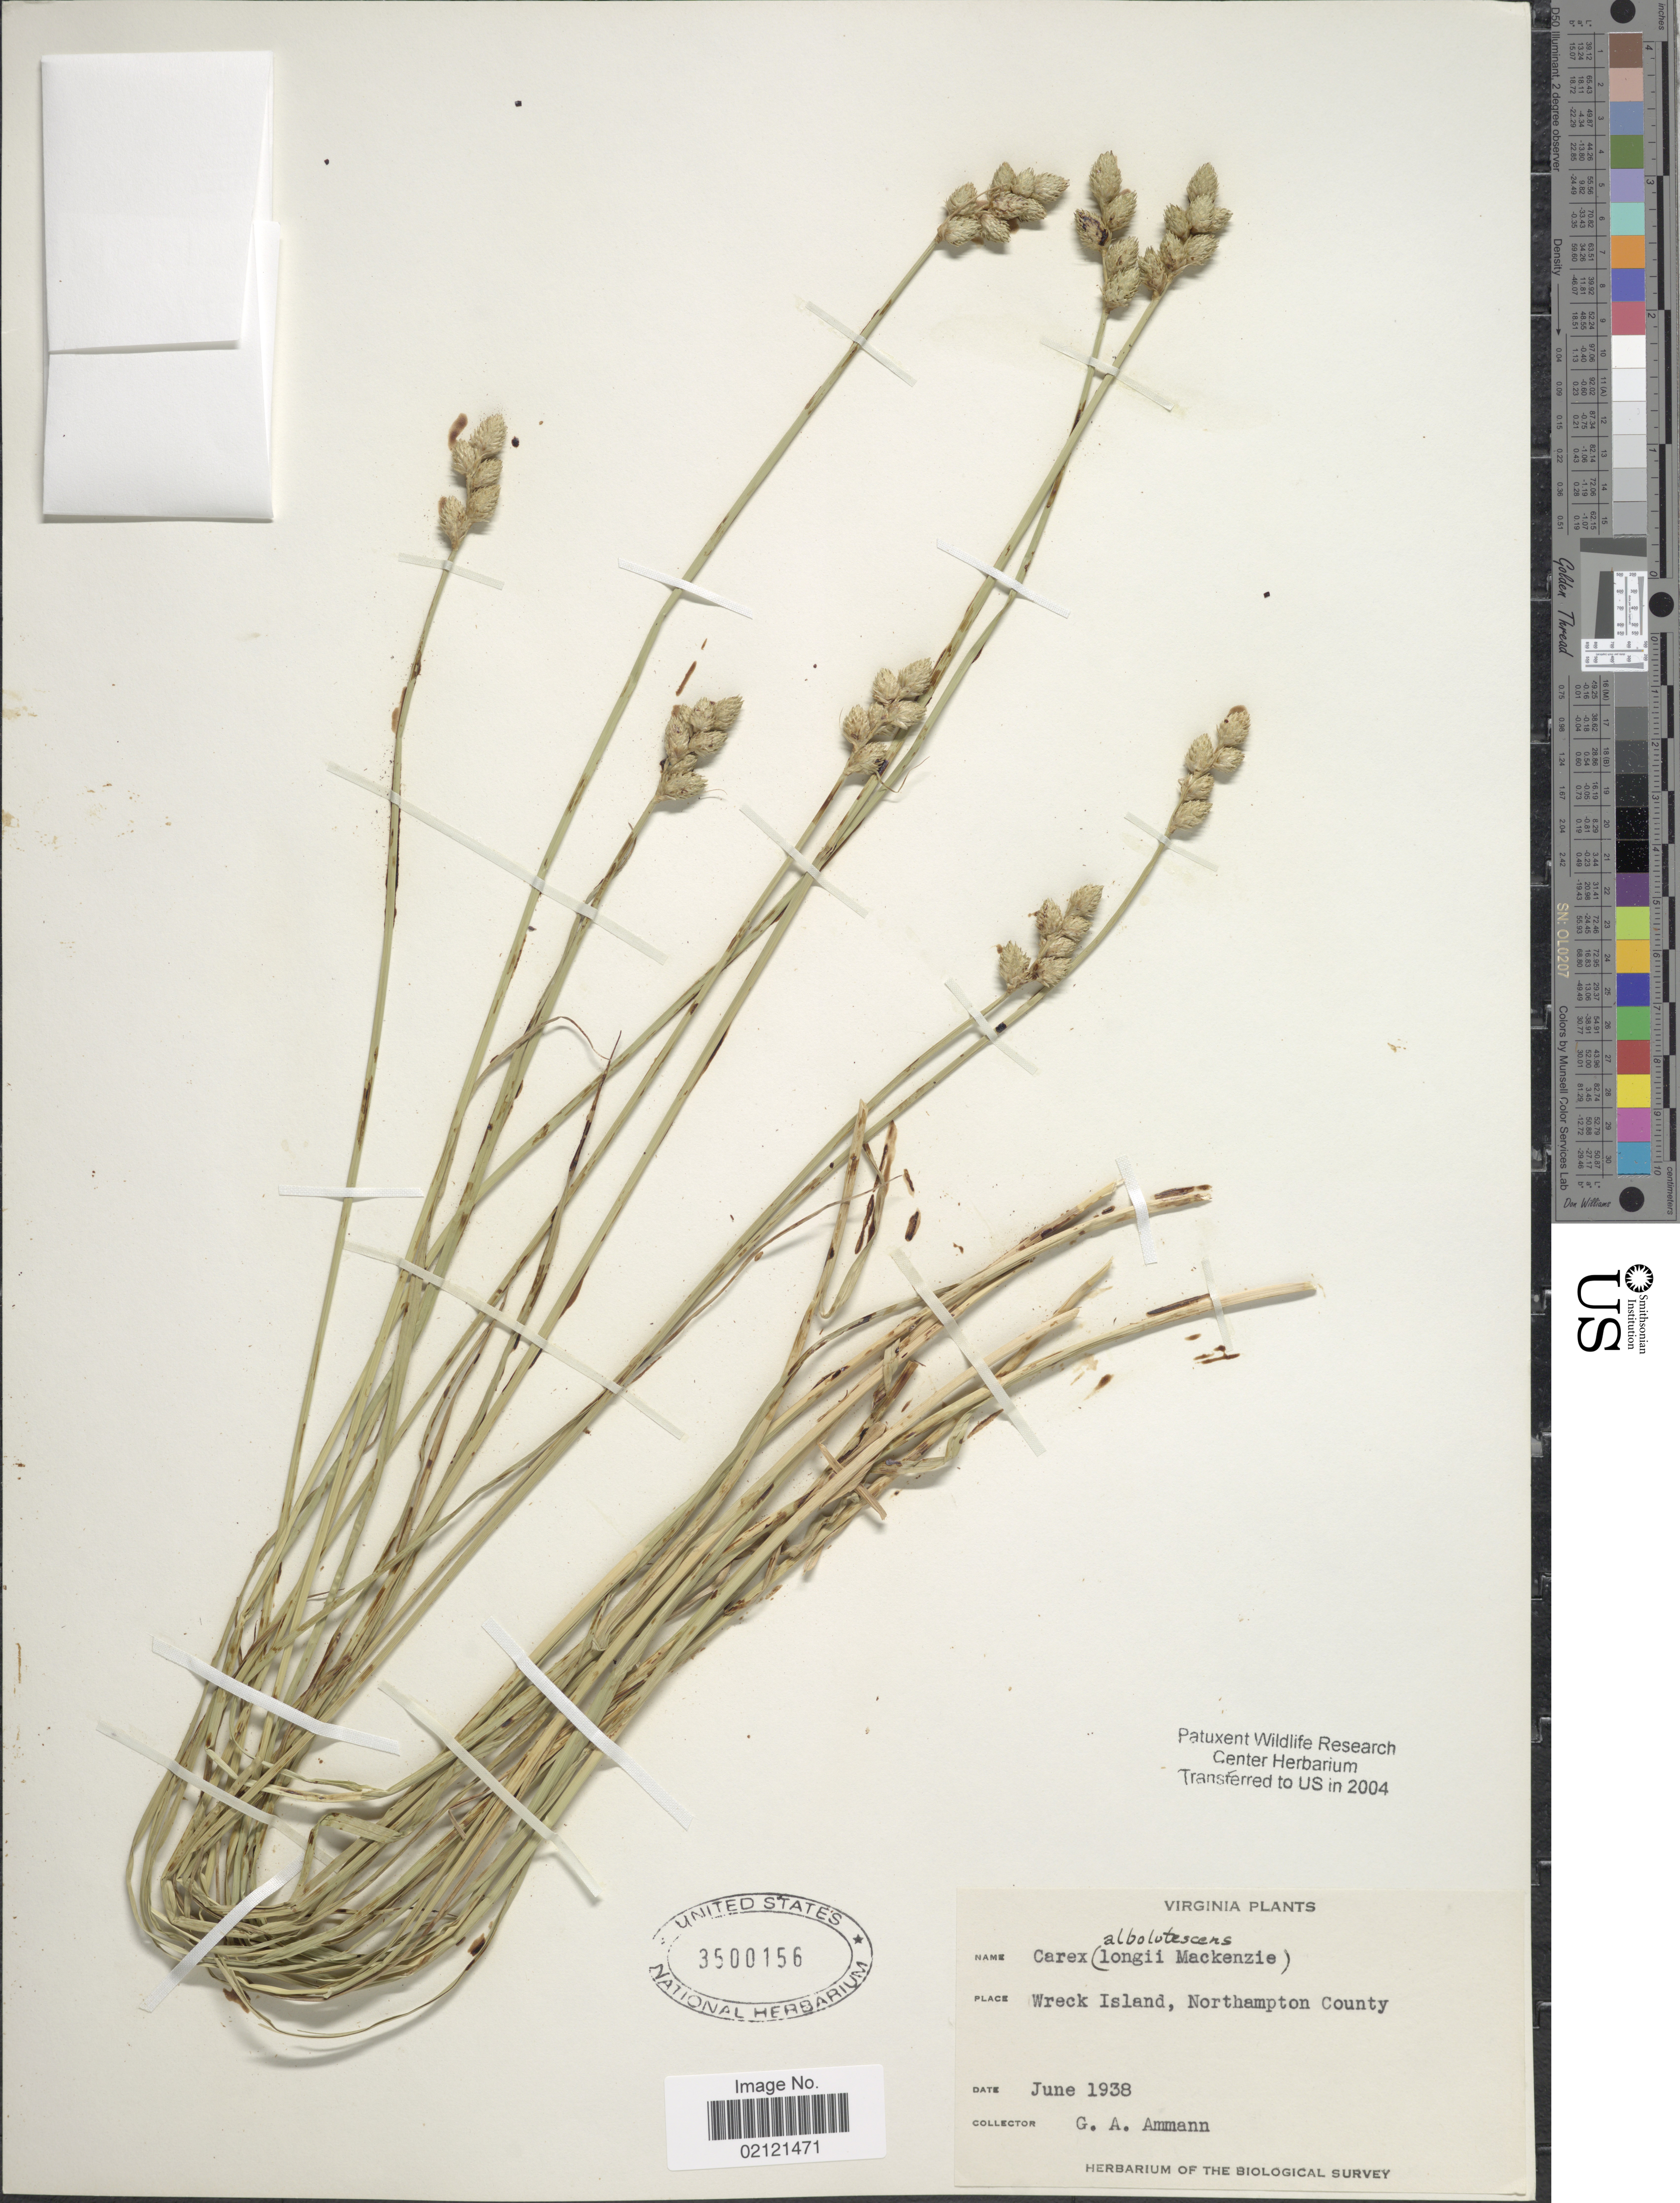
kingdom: Plantae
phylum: Tracheophyta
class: Liliopsida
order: Poales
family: Cyperaceae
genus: Carex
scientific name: Carex longii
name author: Mack.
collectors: G. Ammann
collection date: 1938-06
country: United States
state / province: Virginia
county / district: Northampton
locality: Wreck Island, Northampton County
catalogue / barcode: US 3600156